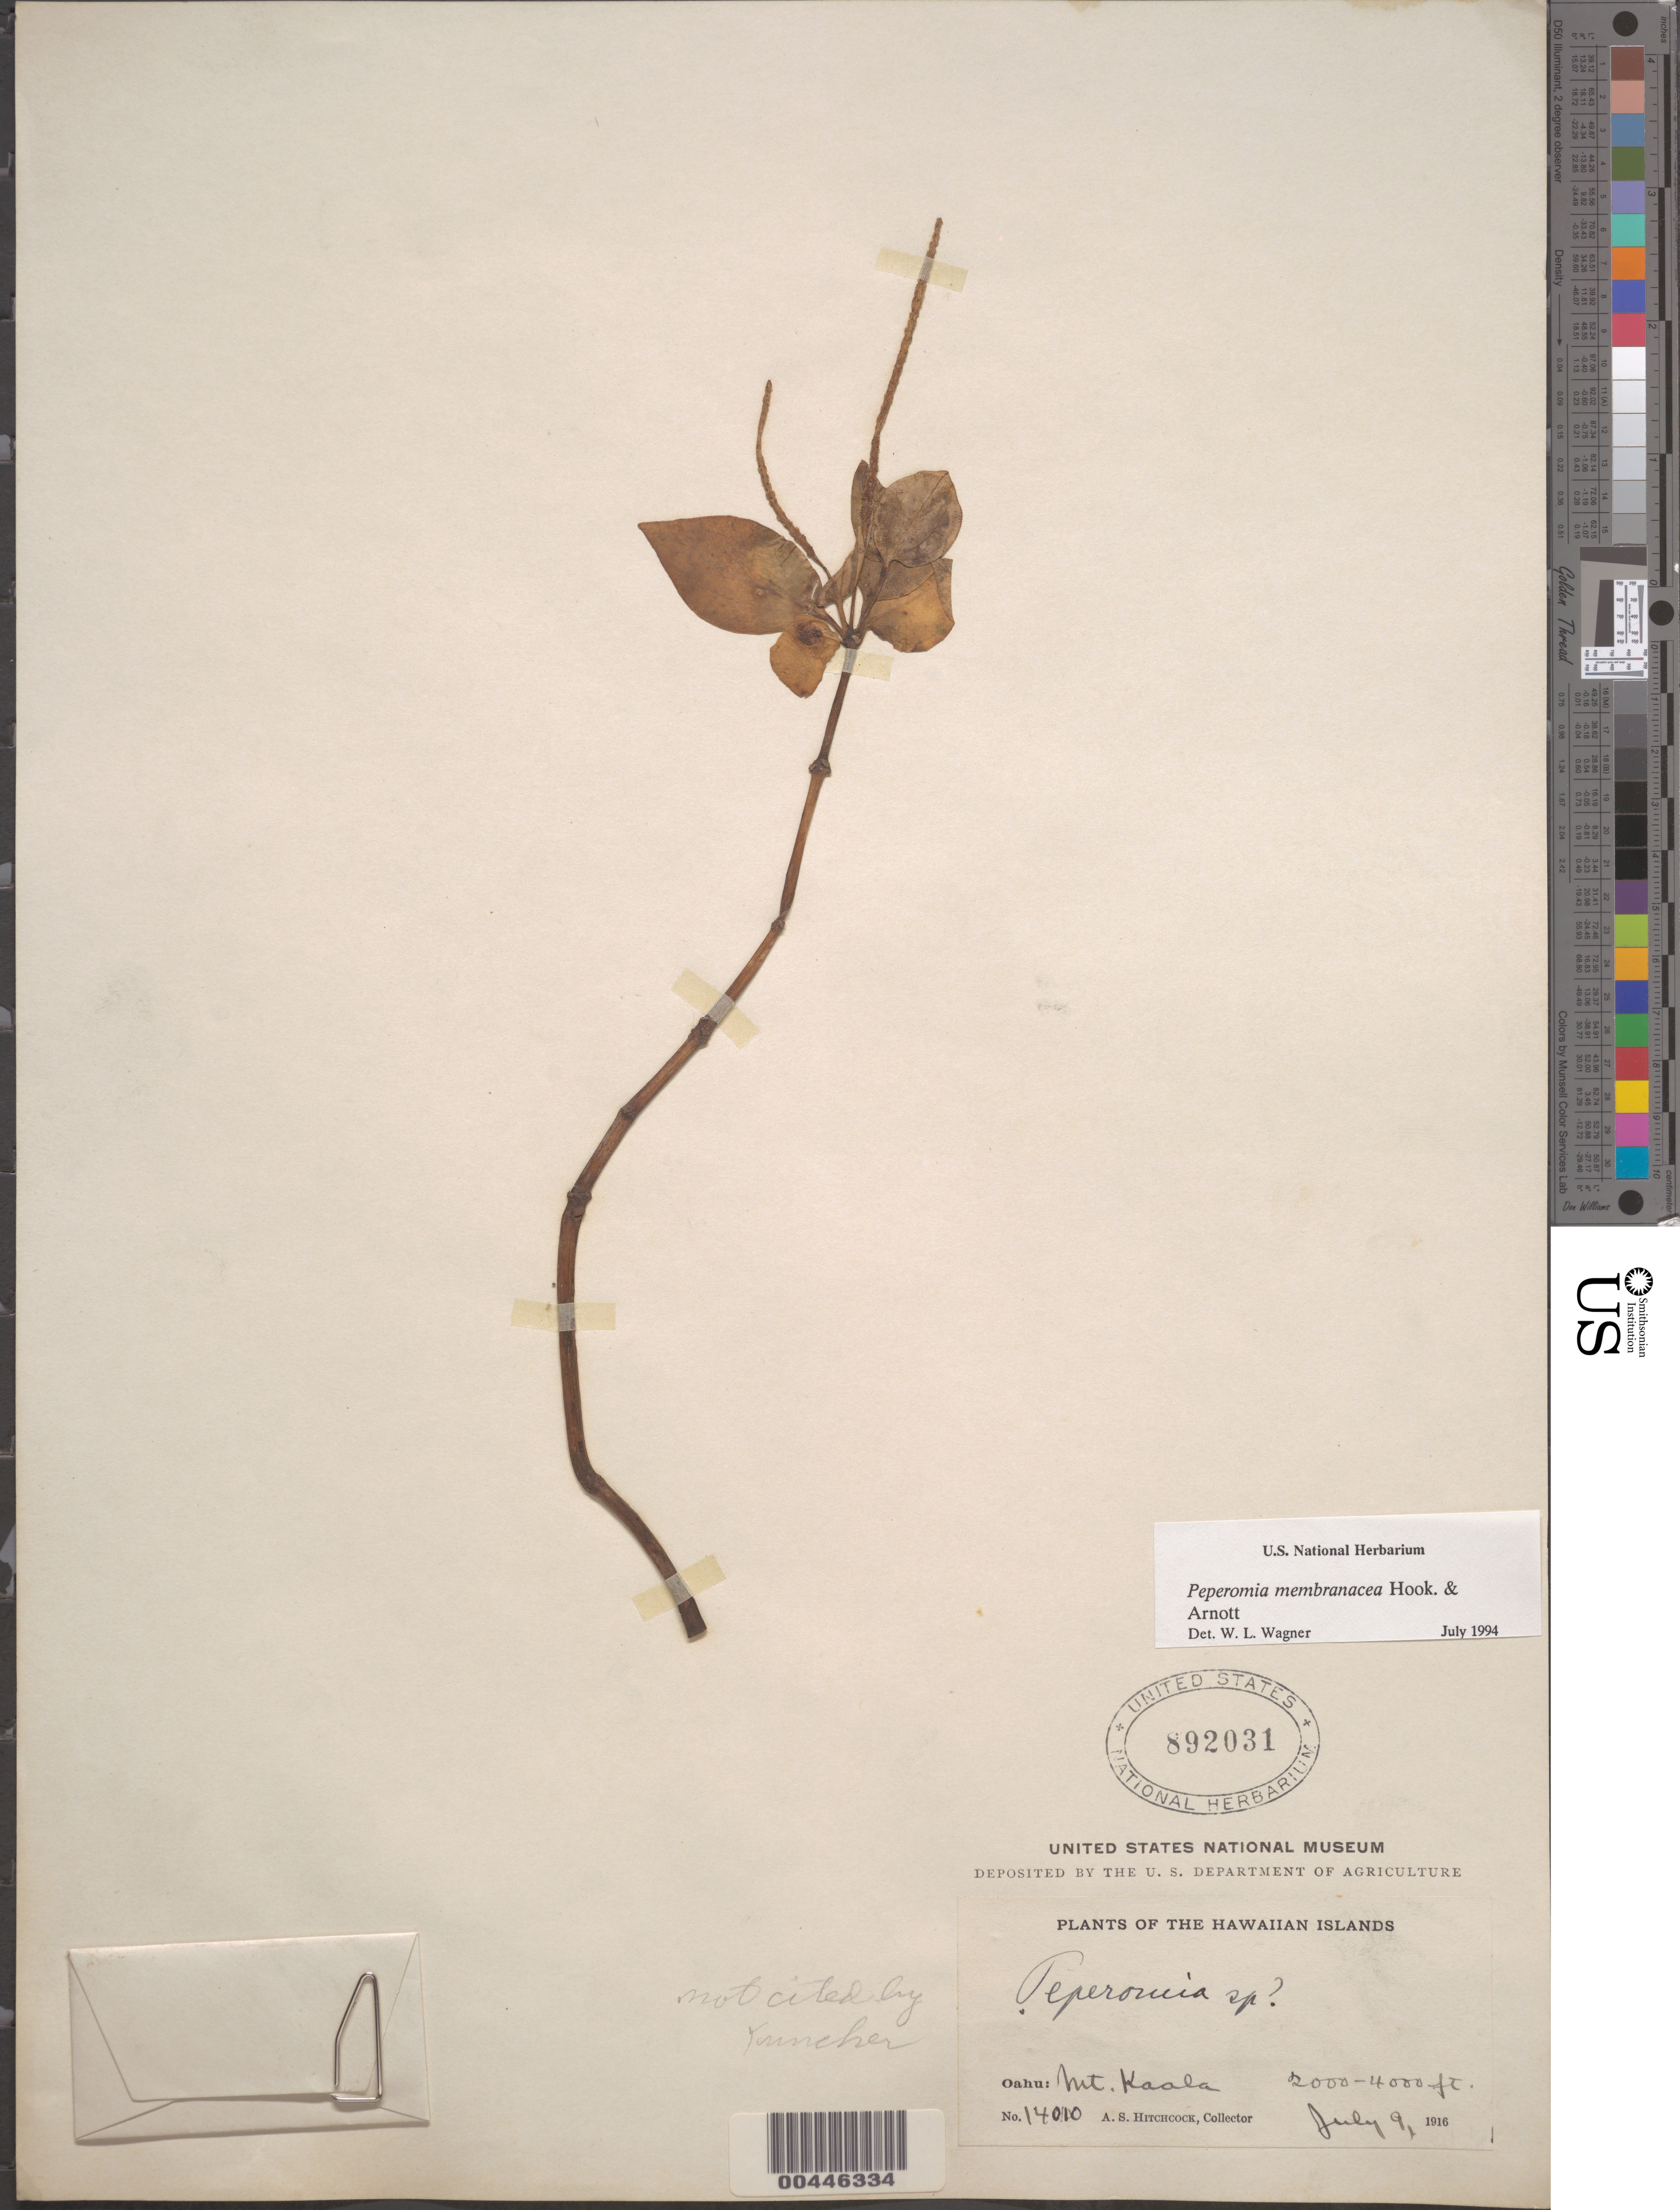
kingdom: Plantae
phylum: Tracheophyta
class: Magnoliopsida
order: Piperales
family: Piperaceae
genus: Peperomia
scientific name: Peperomia membranacea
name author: Hook. & Arn.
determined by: Wagner, W. L., (BOT), Smithsonian Institution - National Museum of Natural History (UNITED STATES)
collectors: A. S. Hitchcock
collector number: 14010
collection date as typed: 9 Jul 1916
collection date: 1916-07-09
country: United States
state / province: Hawaii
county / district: Honolulu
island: Oahu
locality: Mt Kaala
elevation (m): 610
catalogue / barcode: US 892031